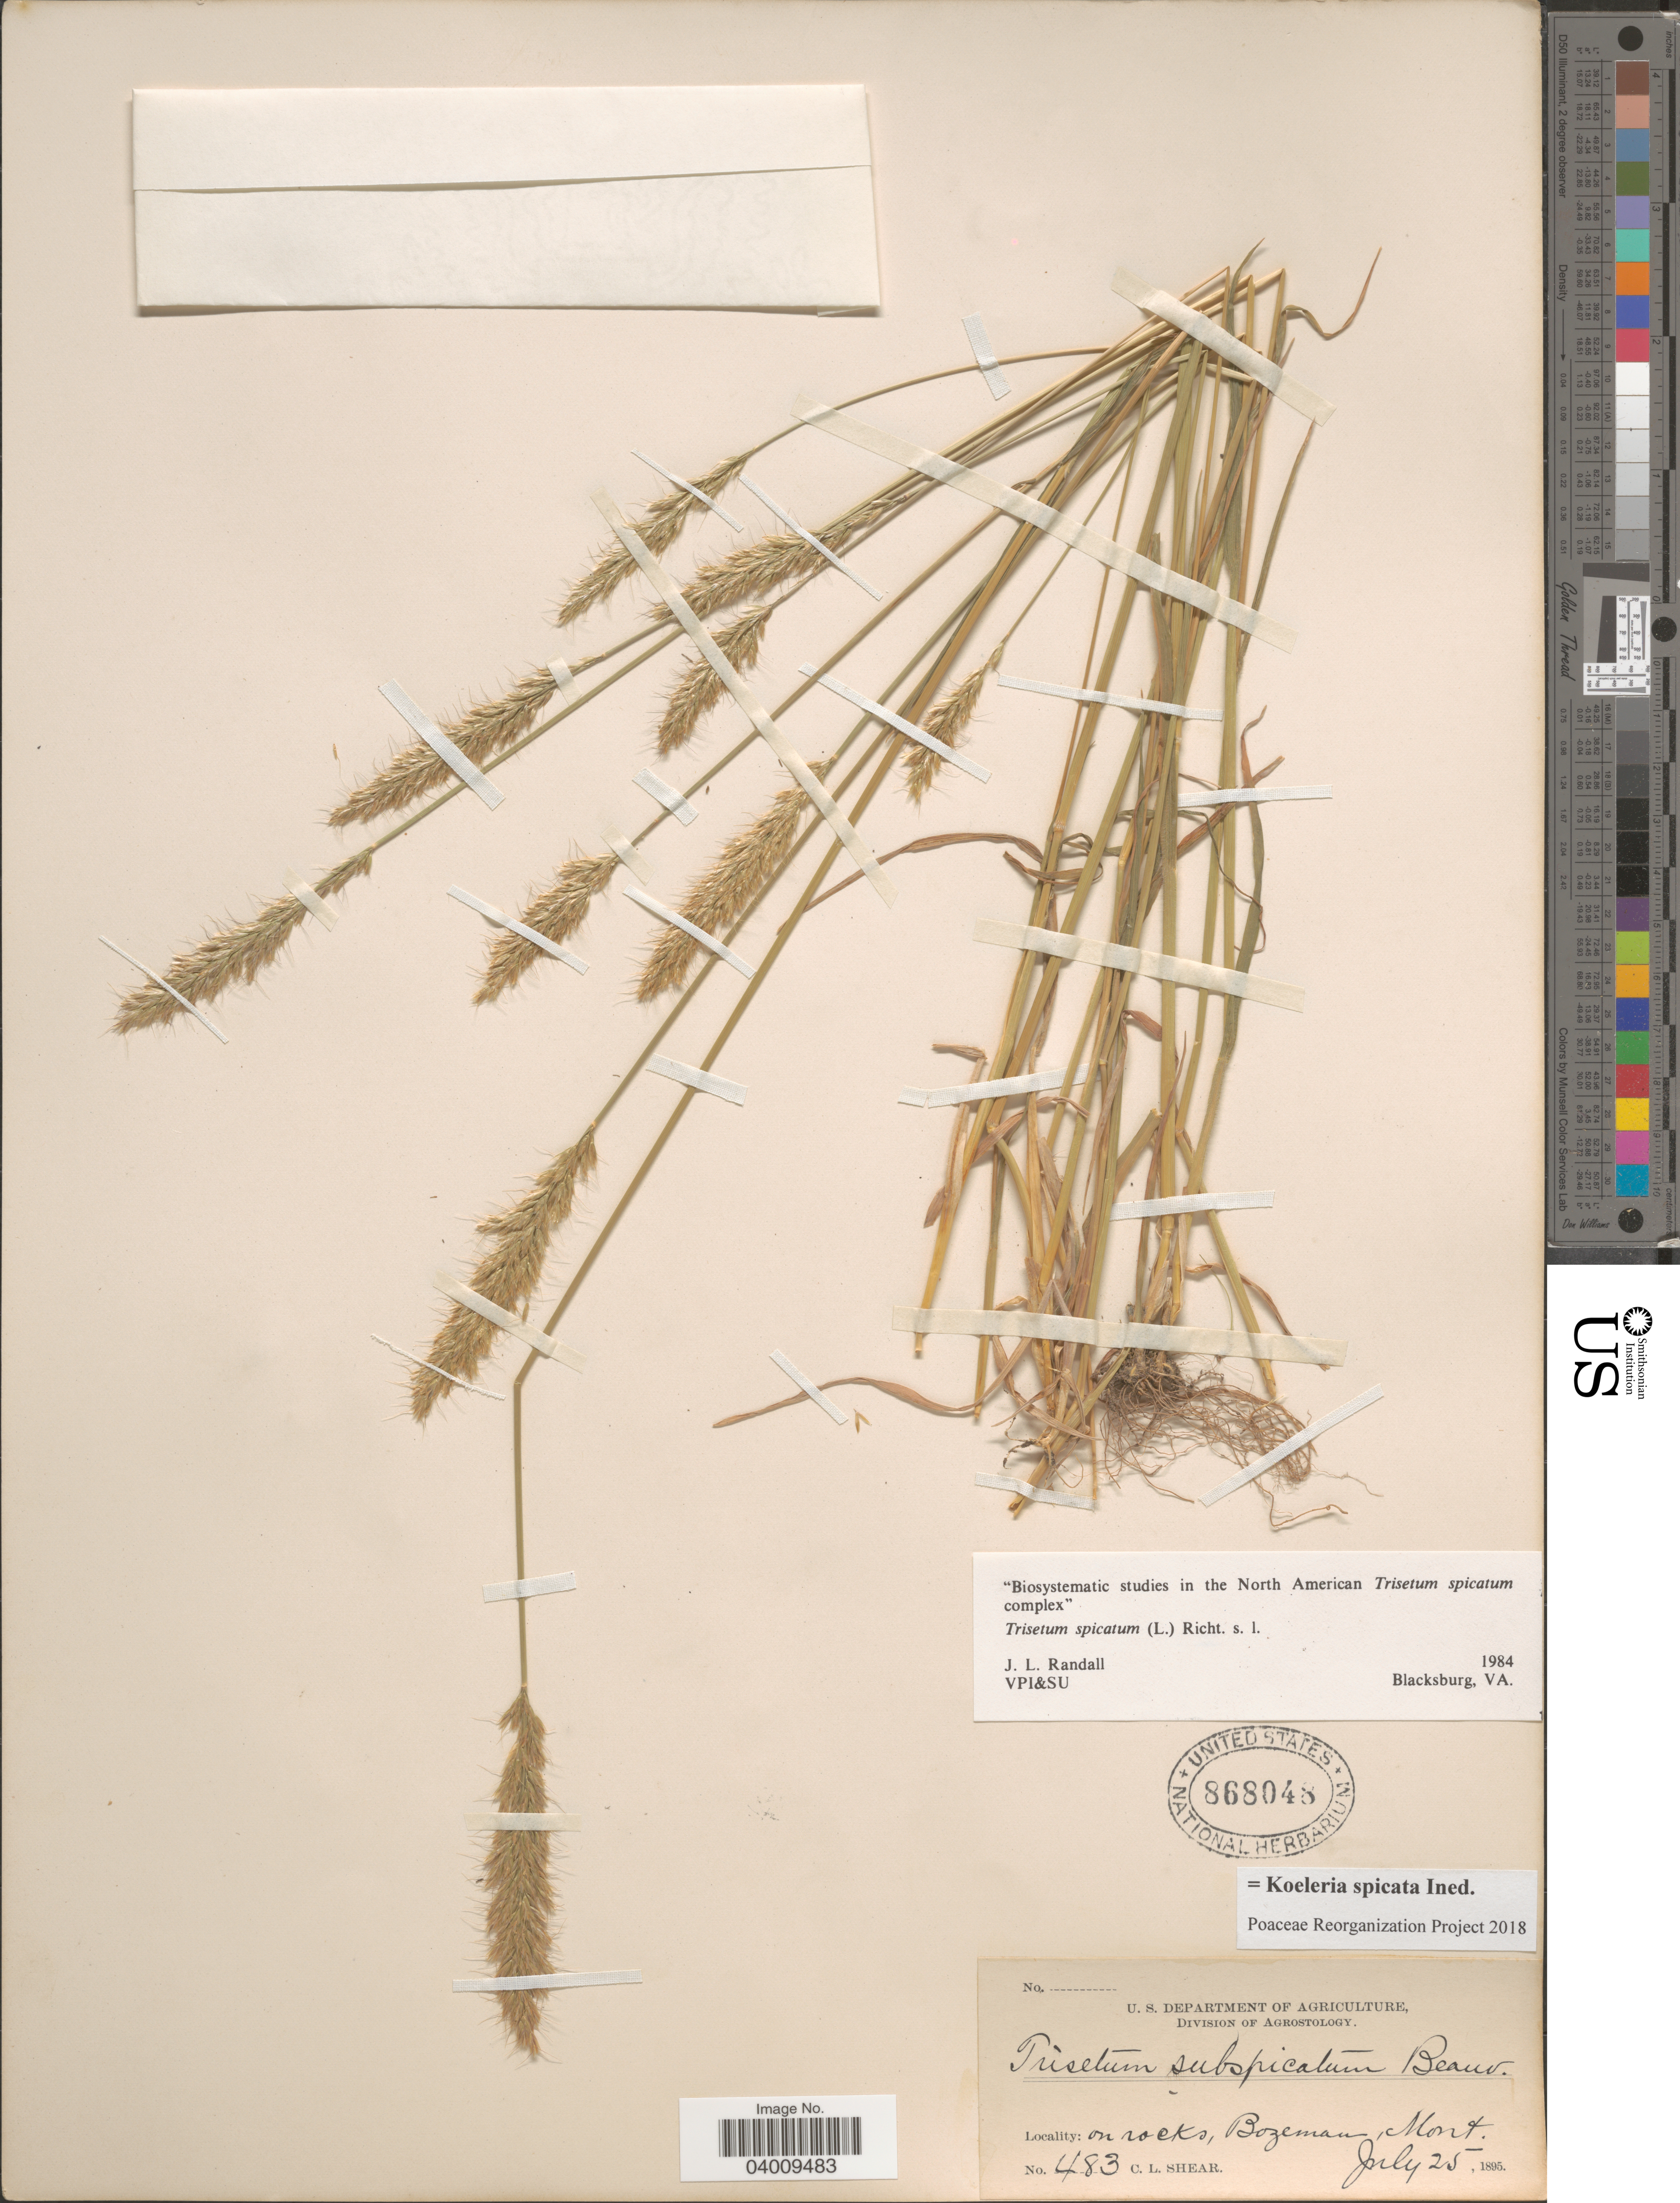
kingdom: Plantae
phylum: Tracheophyta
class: Liliopsida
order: Poales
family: Poaceae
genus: Koeleria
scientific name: Koeleria spicata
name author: (L.) Barberá et al.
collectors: C. L. Shear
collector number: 483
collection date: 1895-07-25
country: United States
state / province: Montana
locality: On rocks, Bozeman.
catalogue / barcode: US 868048